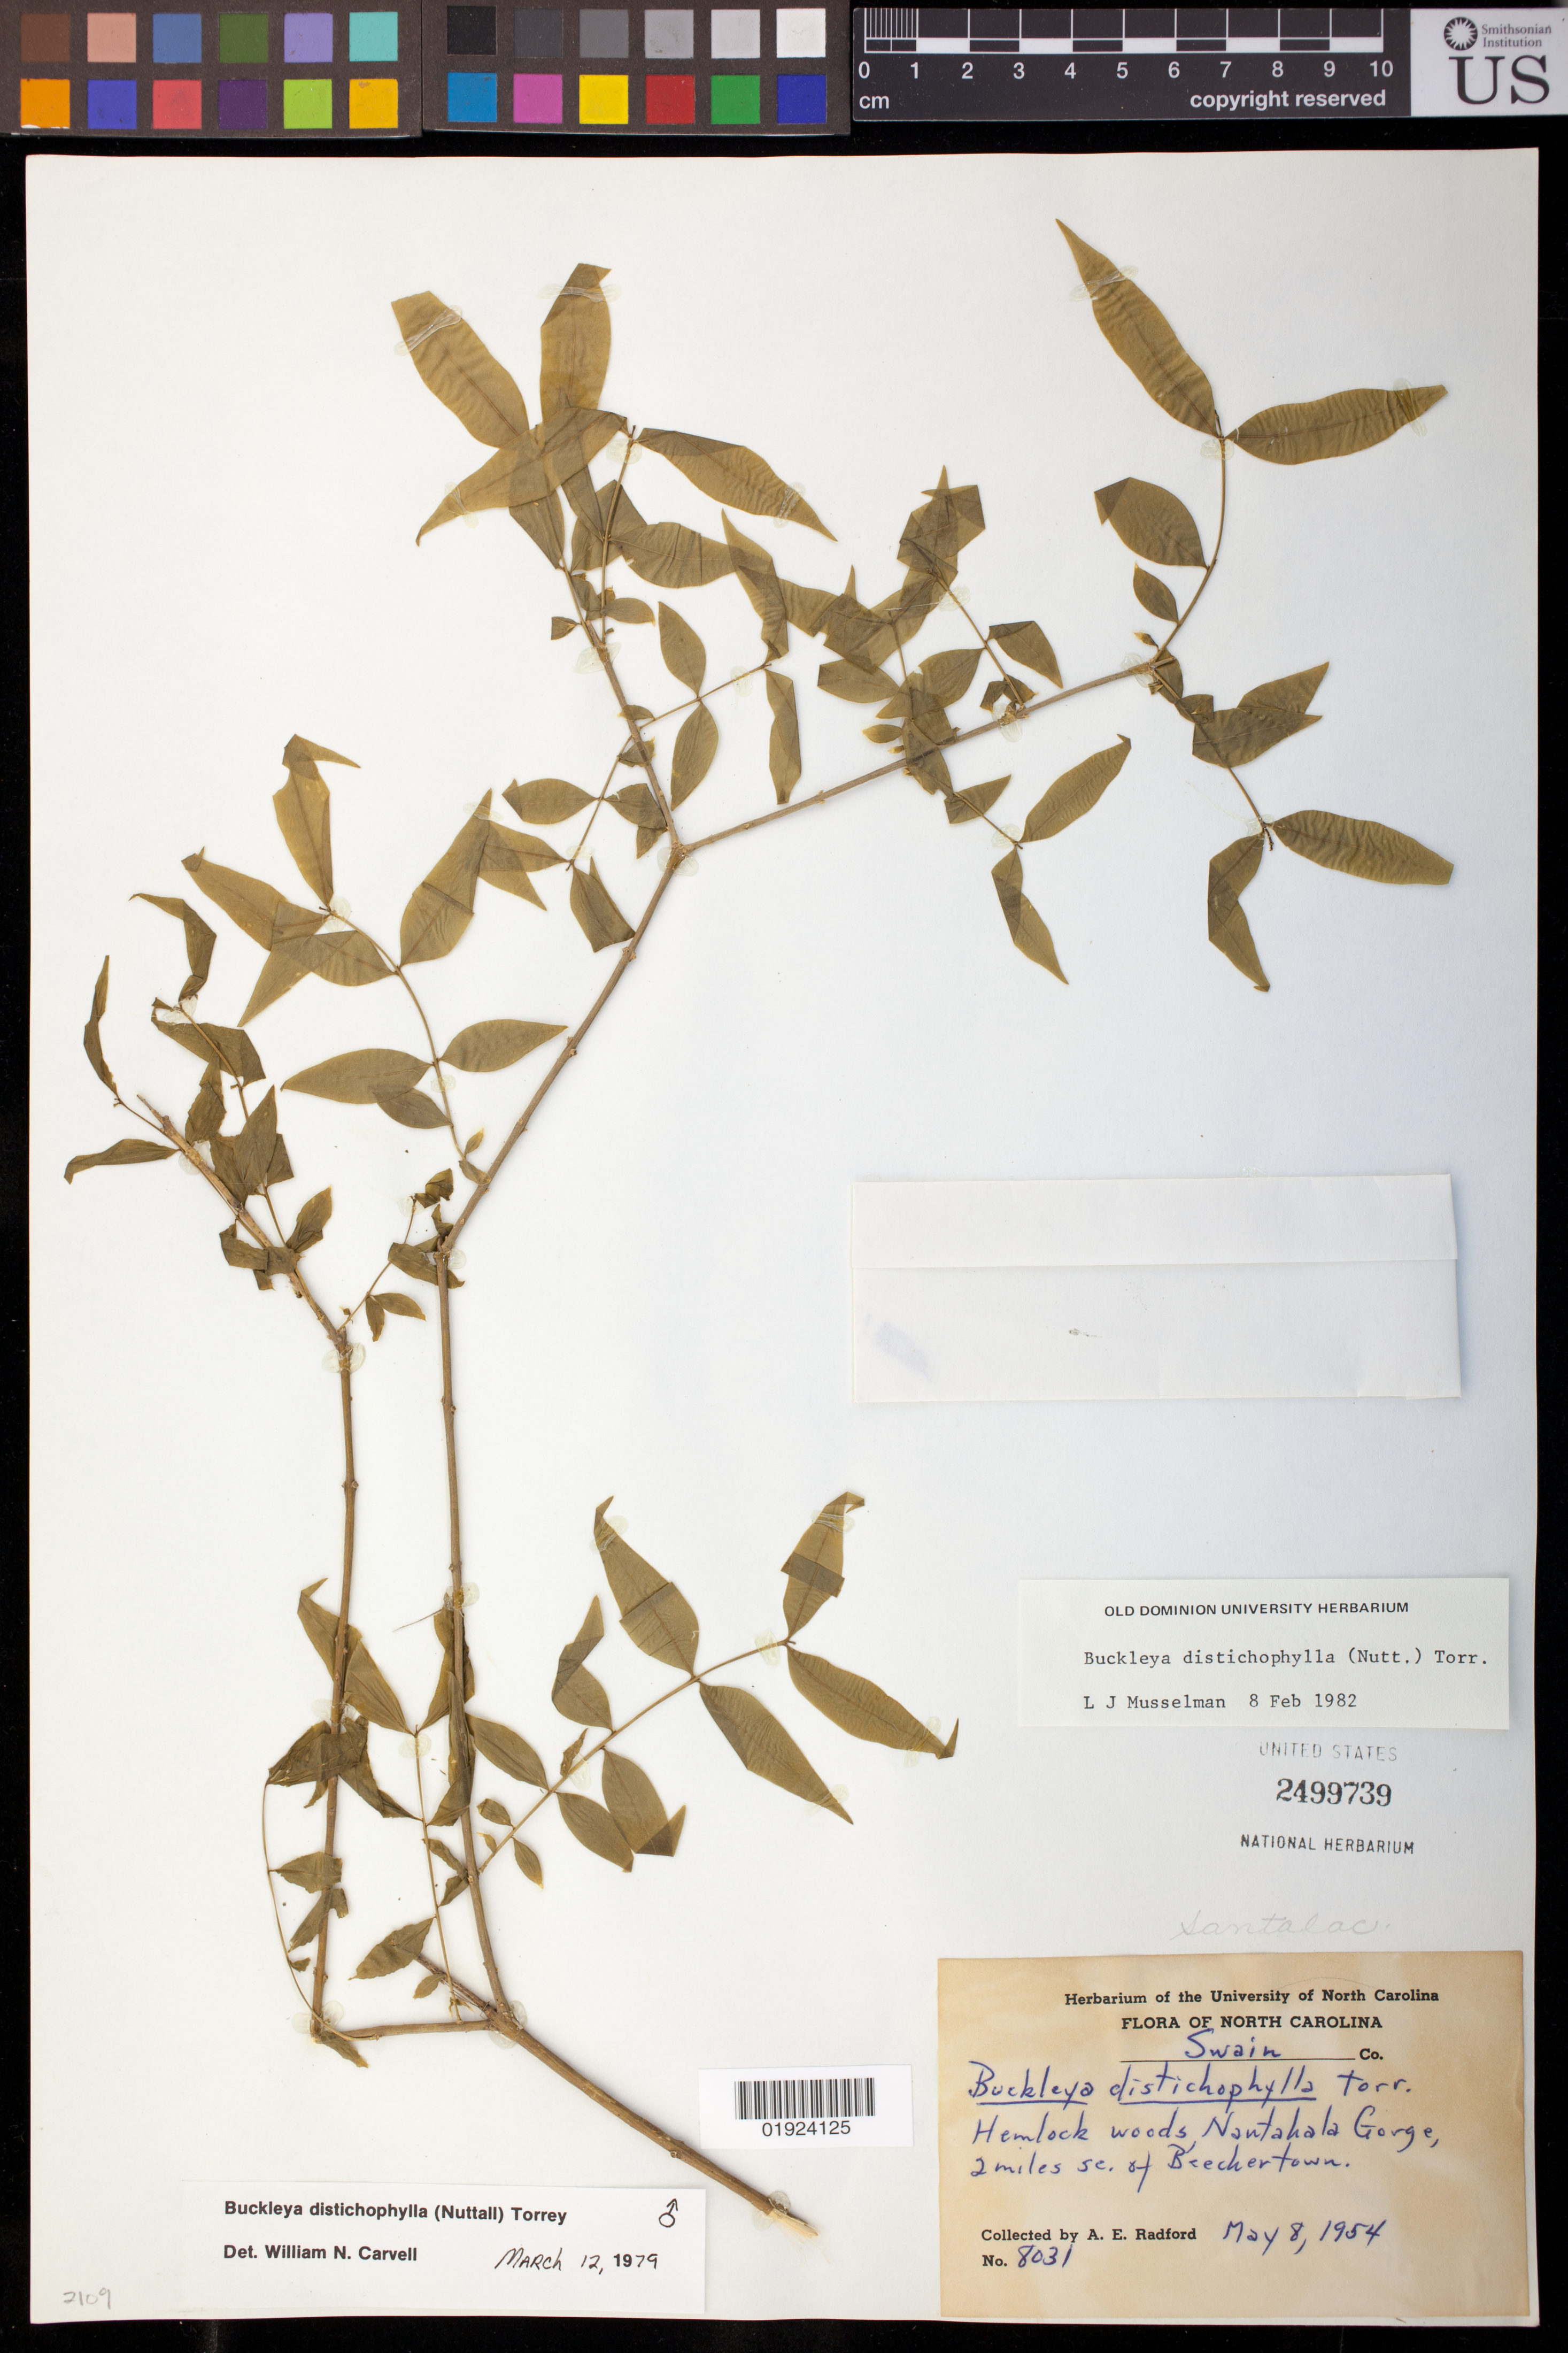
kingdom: Plantae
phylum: Tracheophyta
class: Magnoliopsida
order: Santalales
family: Thesiaceae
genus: Buckleya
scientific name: Buckleya distichophylla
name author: (Nutt.) Torr.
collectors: A. E. Radford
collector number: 8031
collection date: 1954-05-08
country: United States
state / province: North Carolina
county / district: Swain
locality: Nantahala Gorge, 2 miles se. of Beechertown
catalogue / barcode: US 2499739